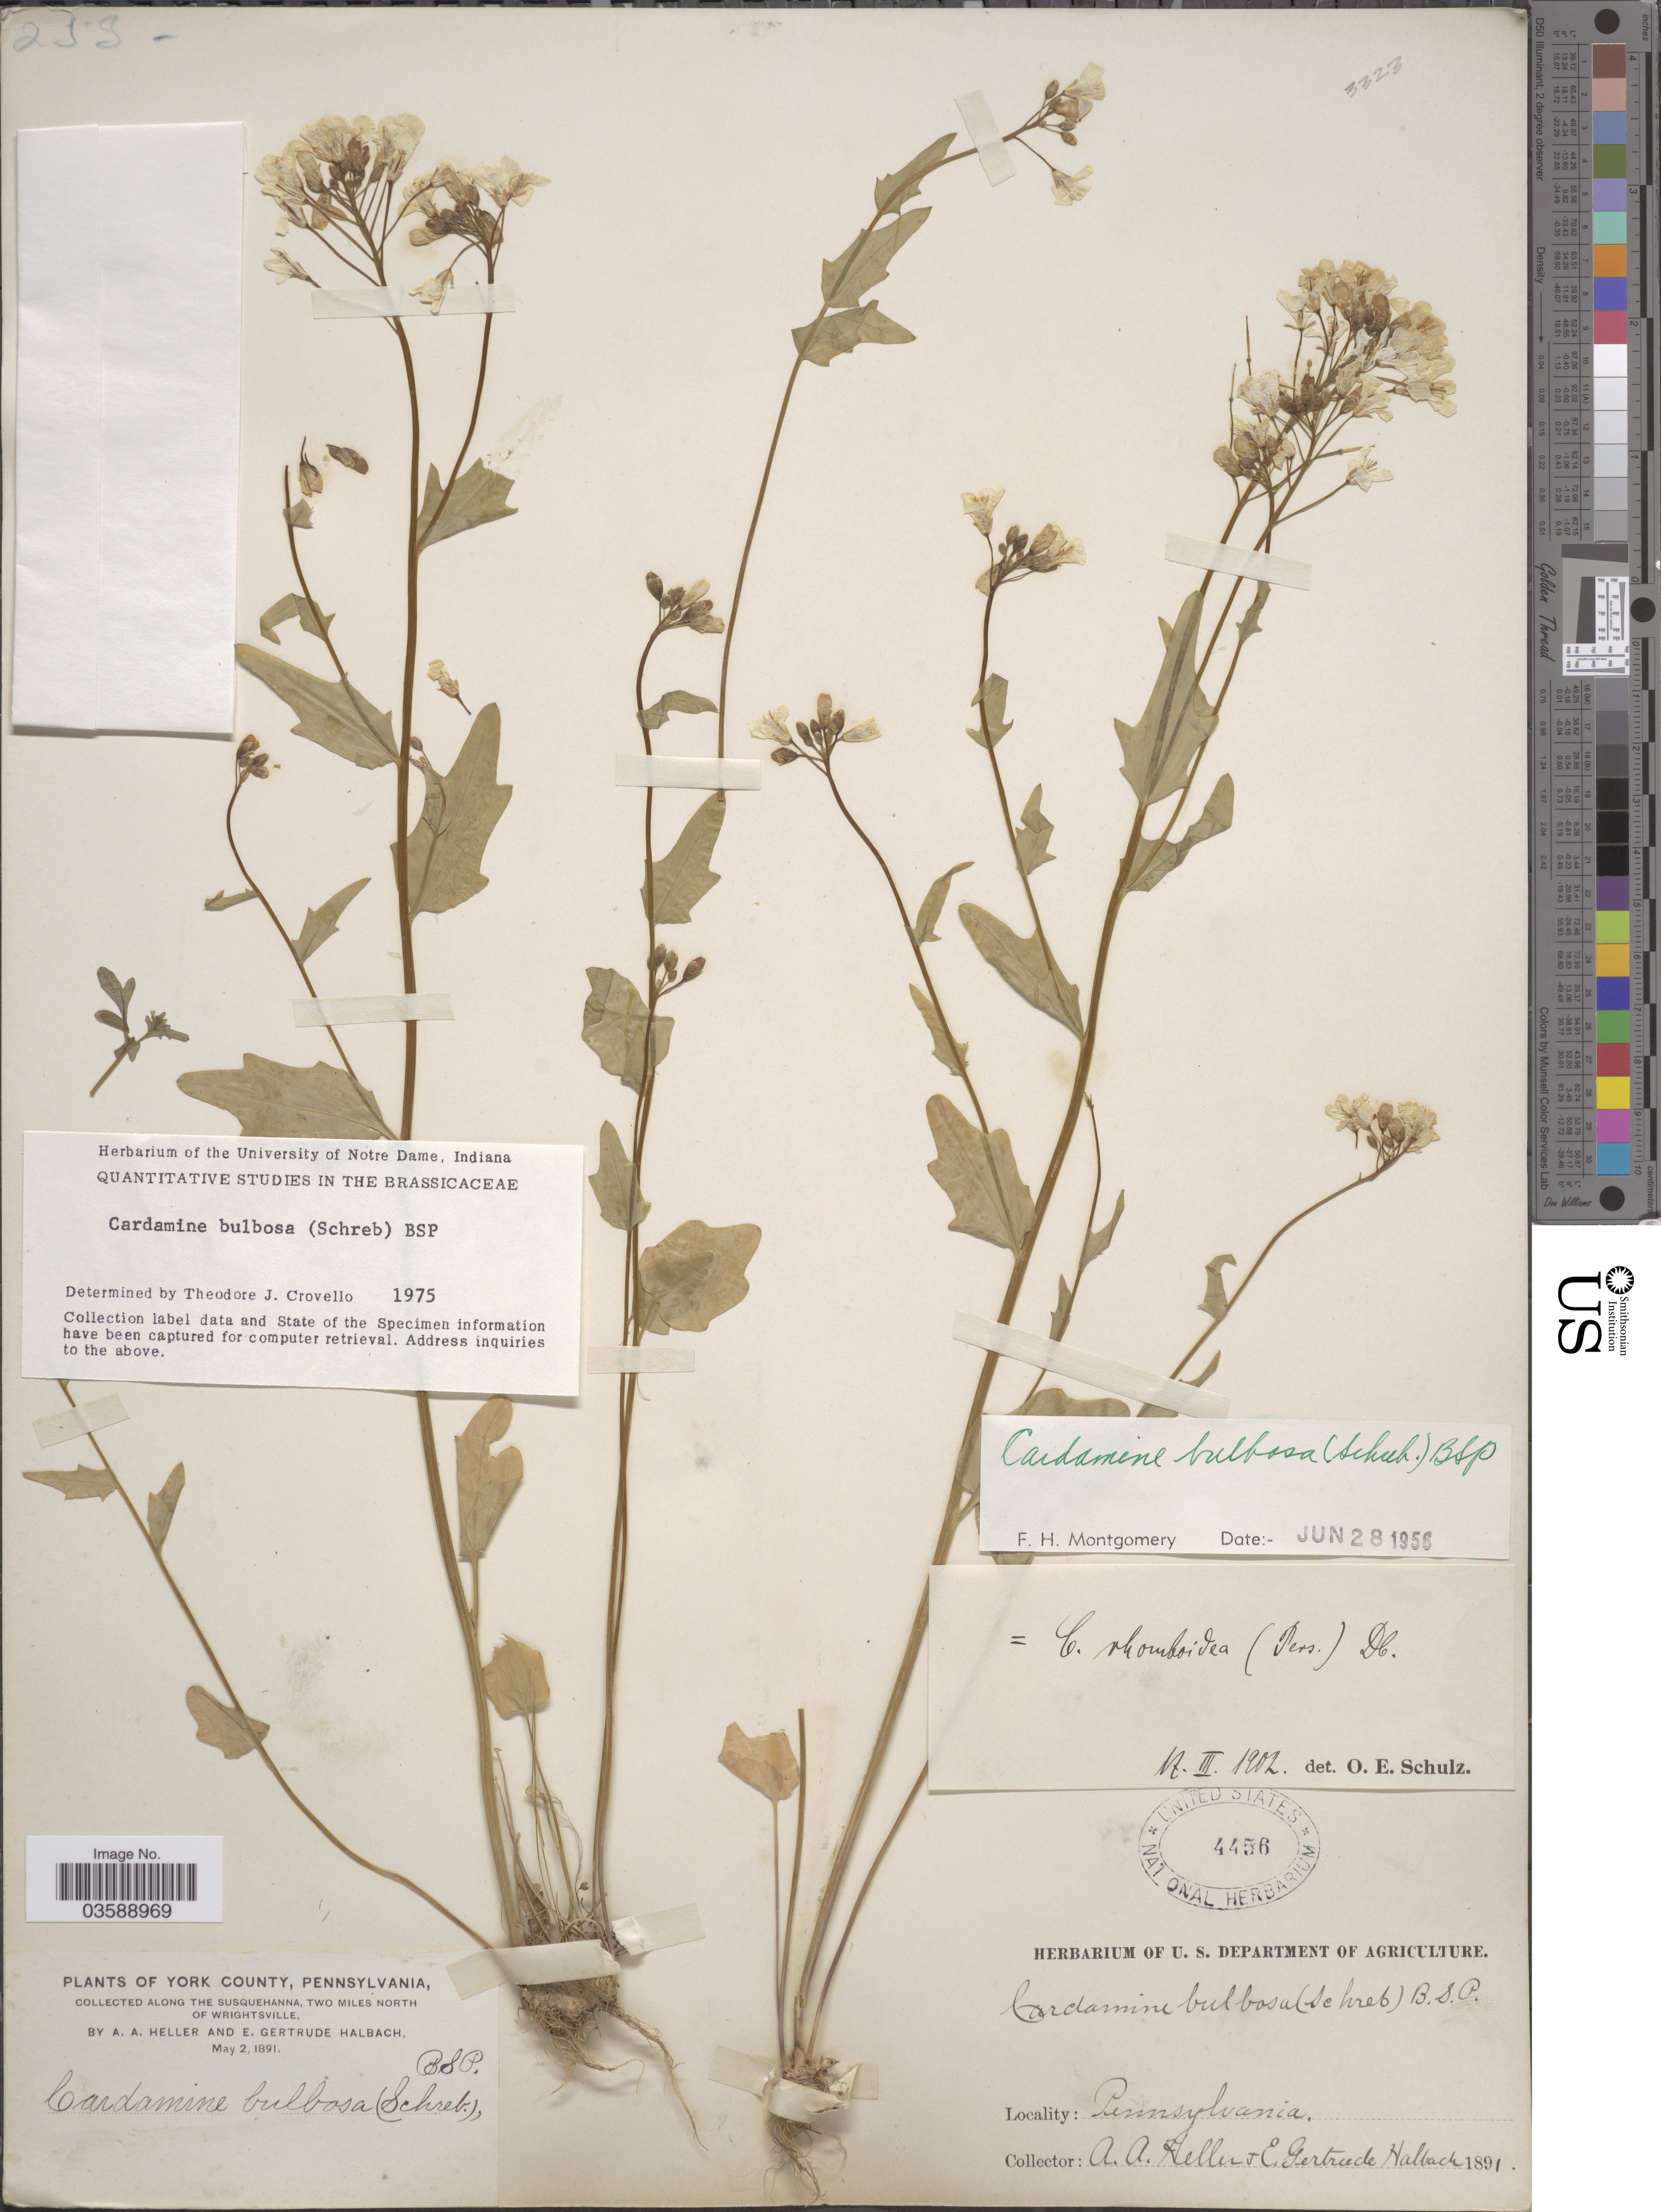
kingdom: Plantae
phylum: Tracheophyta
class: Magnoliopsida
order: Brassicales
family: Brassicaceae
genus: Cardamine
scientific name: Cardamine bulbosa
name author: (Schreb. ex Muhl.) Britton et al.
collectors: A. A. Heller & E. G. Halbach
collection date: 1891-05-02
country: United States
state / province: Pennsylvania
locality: York County. Along the Susquehanna, two miles north of Wrightsville.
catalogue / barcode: US 4456